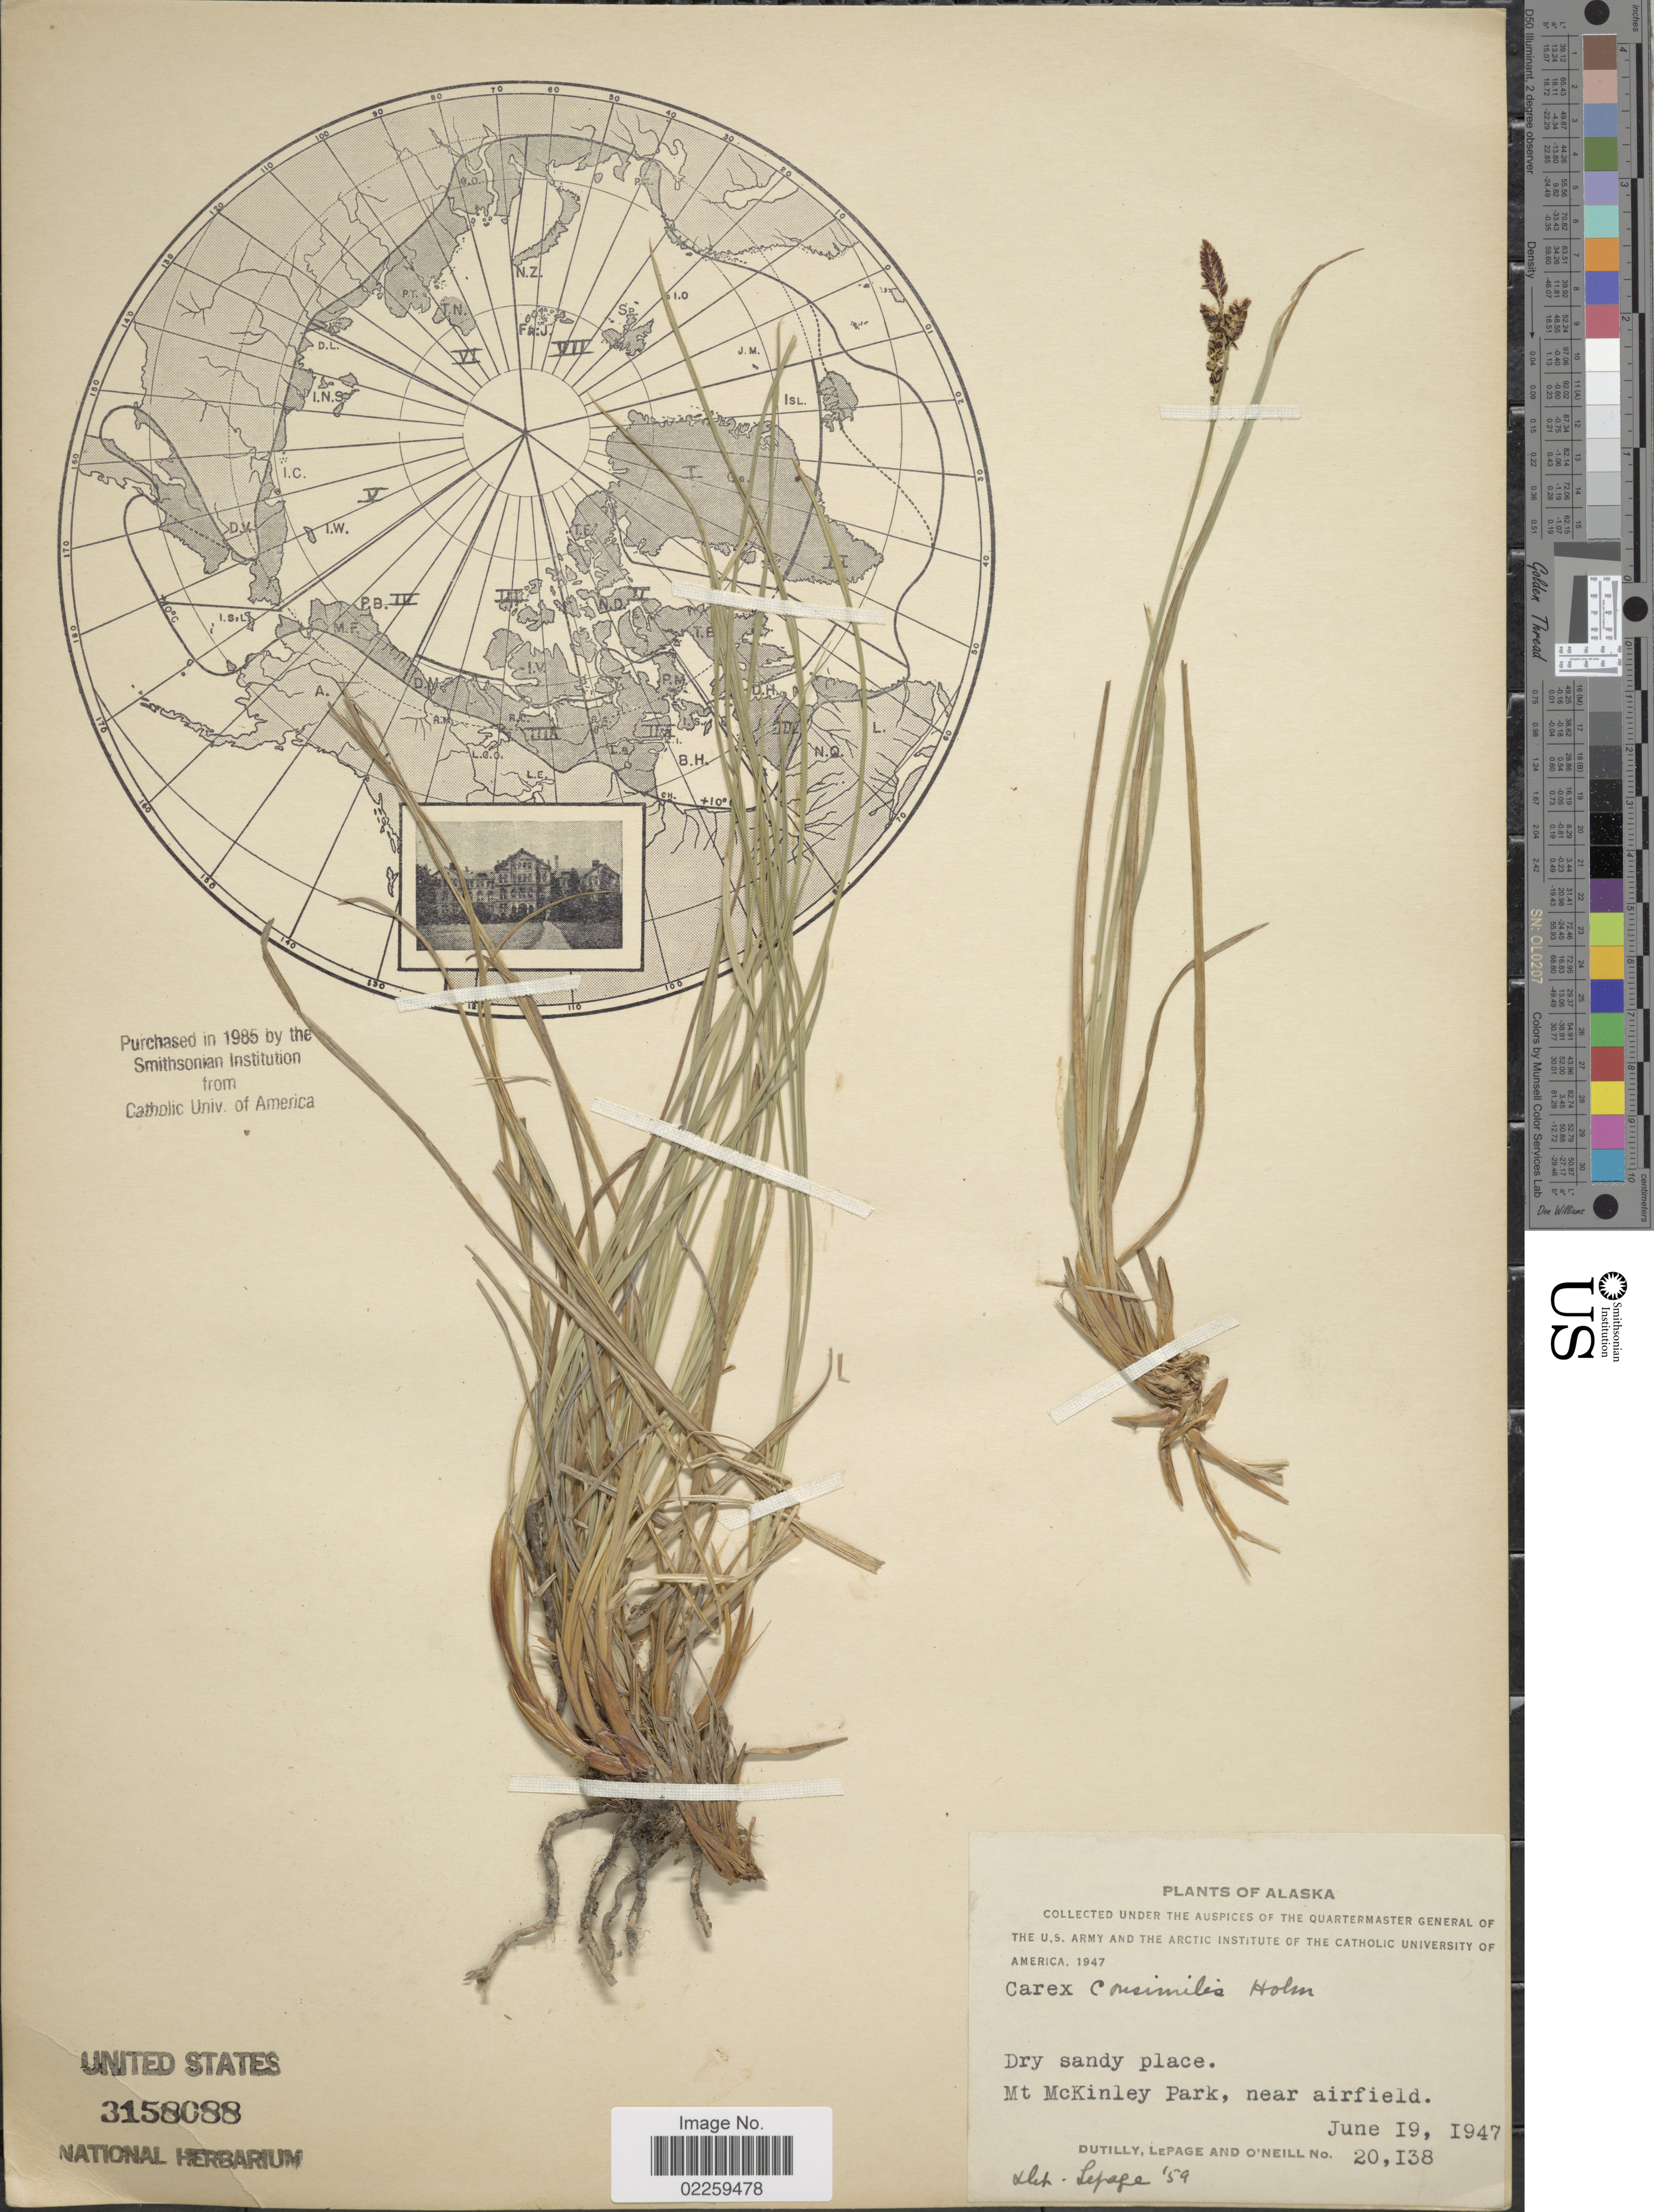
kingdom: Plantae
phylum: Tracheophyta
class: Liliopsida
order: Poales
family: Cyperaceae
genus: Carex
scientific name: Carex bigelowii subsp. lugens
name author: (Holm) T.V. Egorova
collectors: -. Dutilly, -. LePage & O' Neill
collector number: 20138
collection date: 1947-06-19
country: United States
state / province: Alaska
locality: Mt McKinley Park, near airfield.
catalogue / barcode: US 3158088